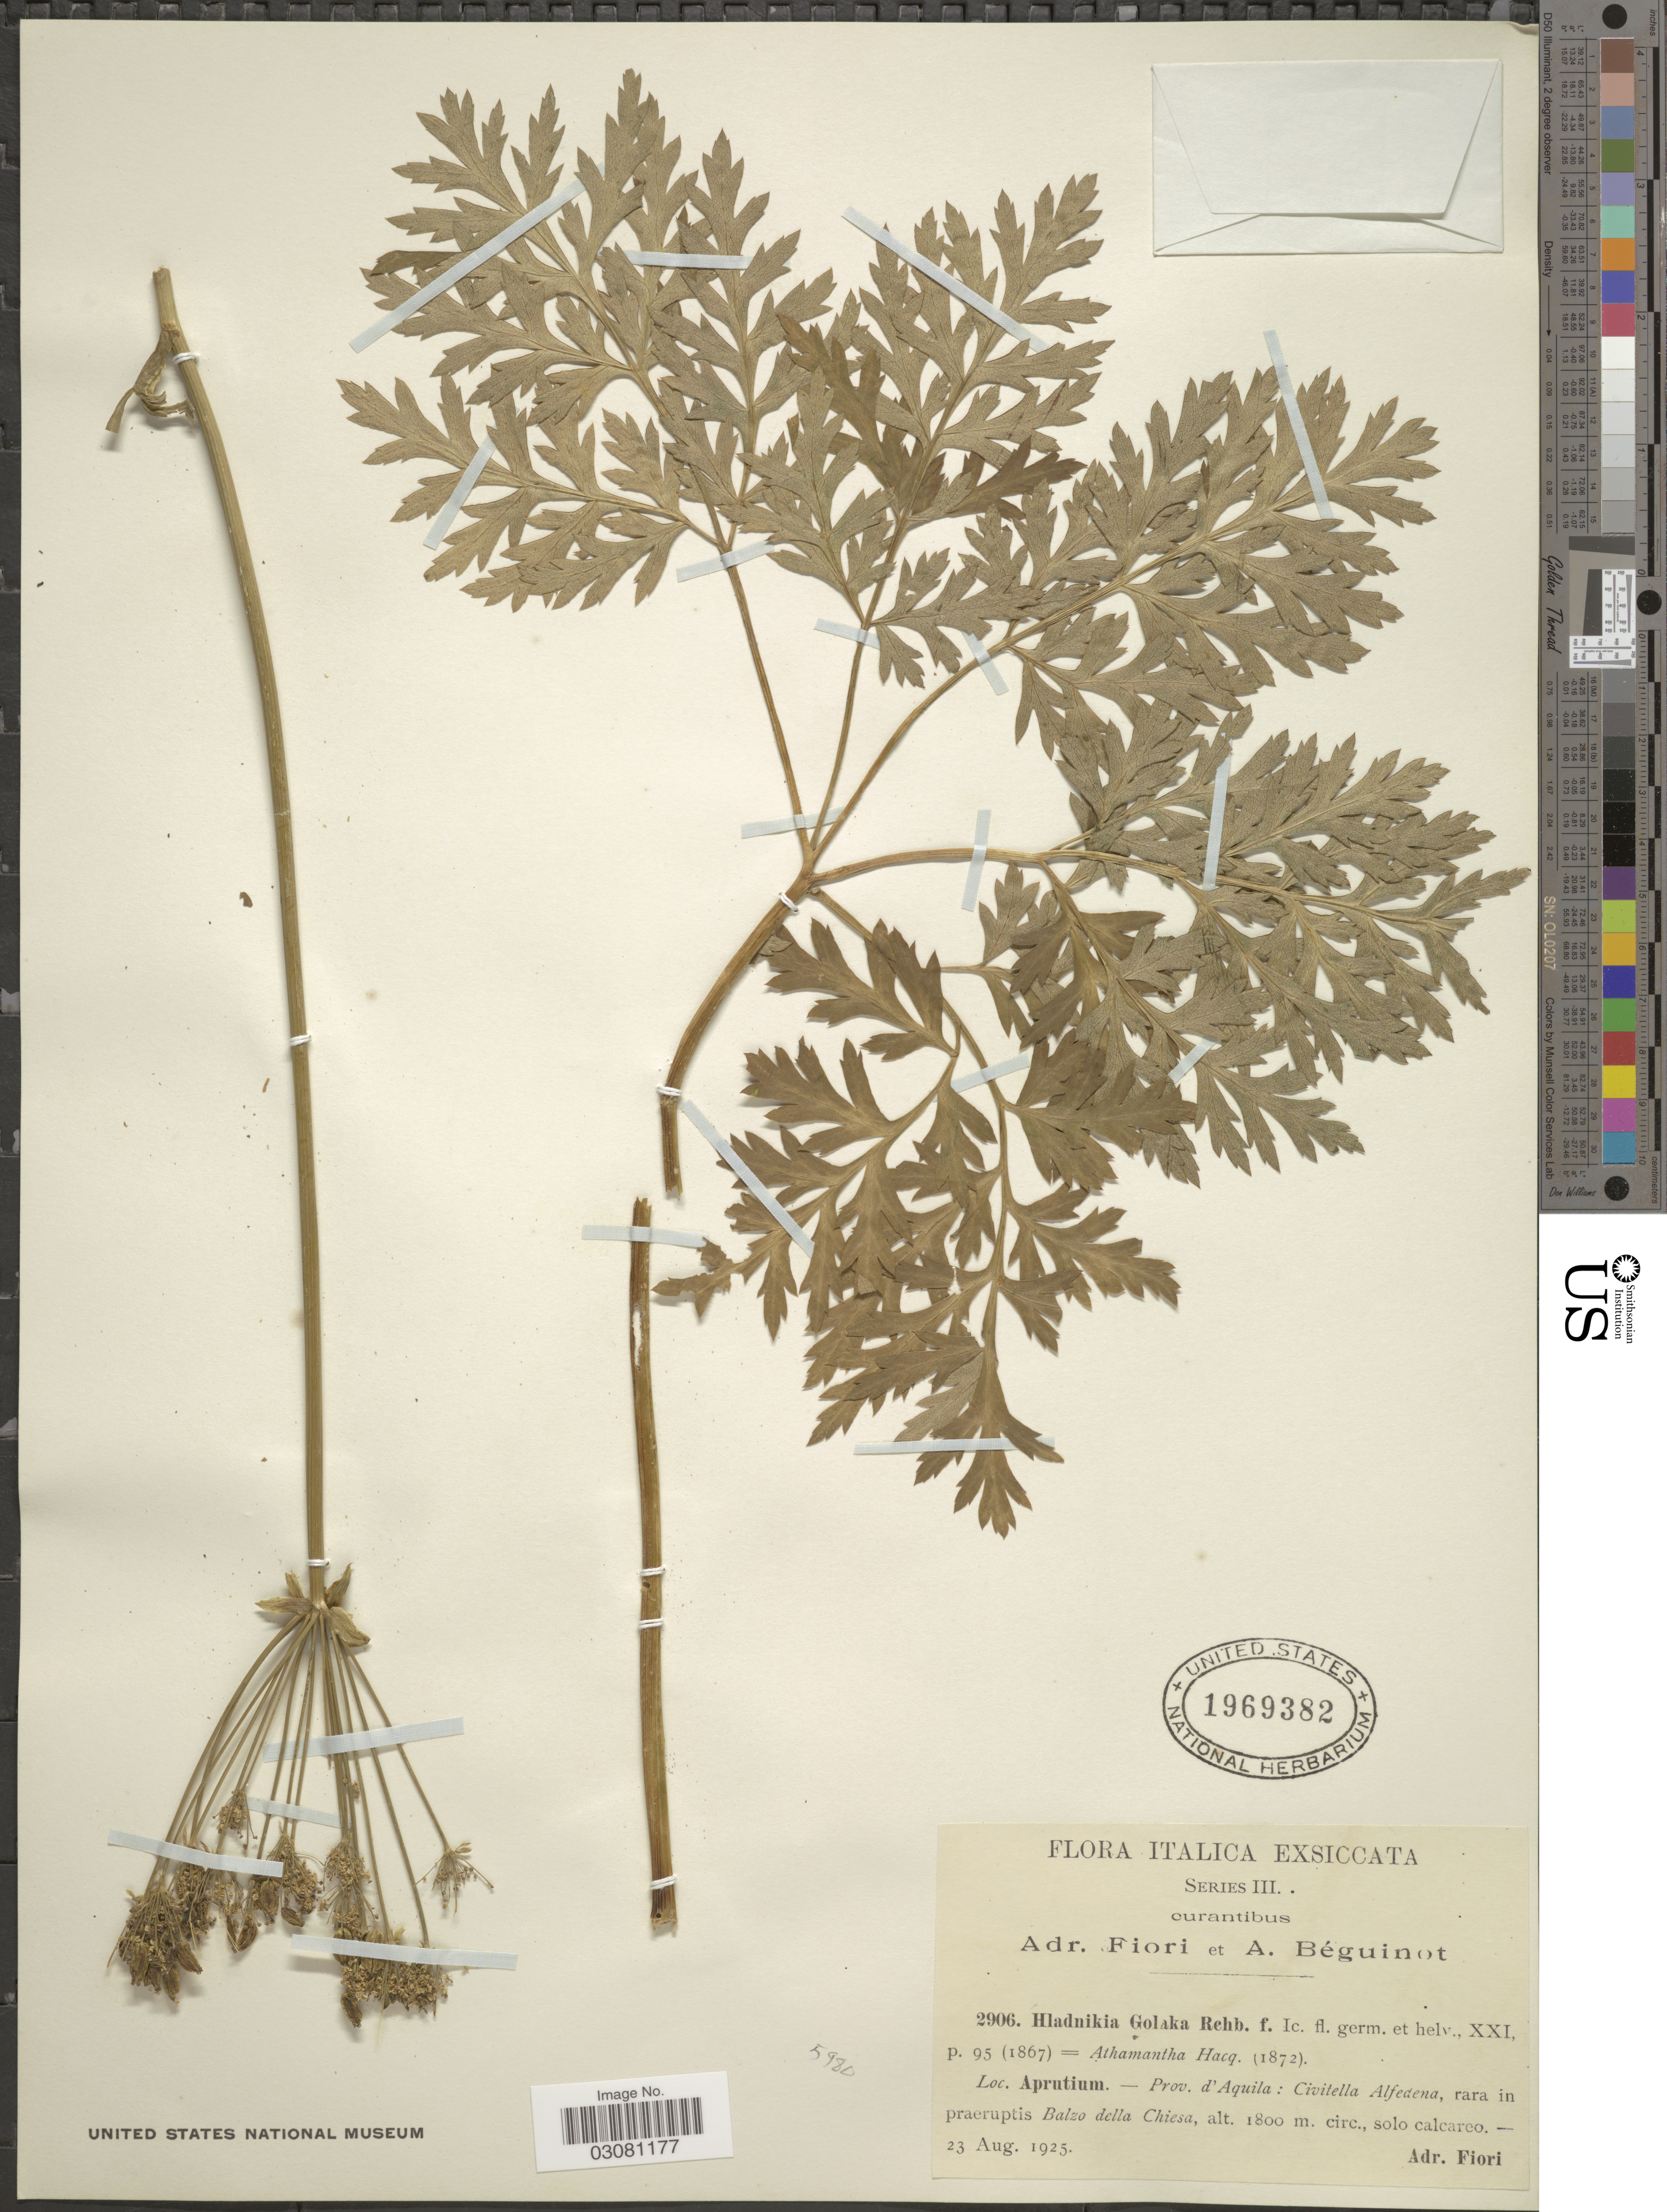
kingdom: Plantae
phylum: Tracheophyta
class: Magnoliopsida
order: Apiales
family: Apiaceae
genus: Hladnikia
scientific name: Hladnikia golaka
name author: (Hacq.) Rchb. f.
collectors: A. Fiori & A. Béguinot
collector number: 2906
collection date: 1925-08-23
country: Italy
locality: Aprutium - Prov. d'Aquila: Civitella Alfedena, rara in praeruptis Balzo della Chiesa.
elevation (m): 1800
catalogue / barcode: US 1969382